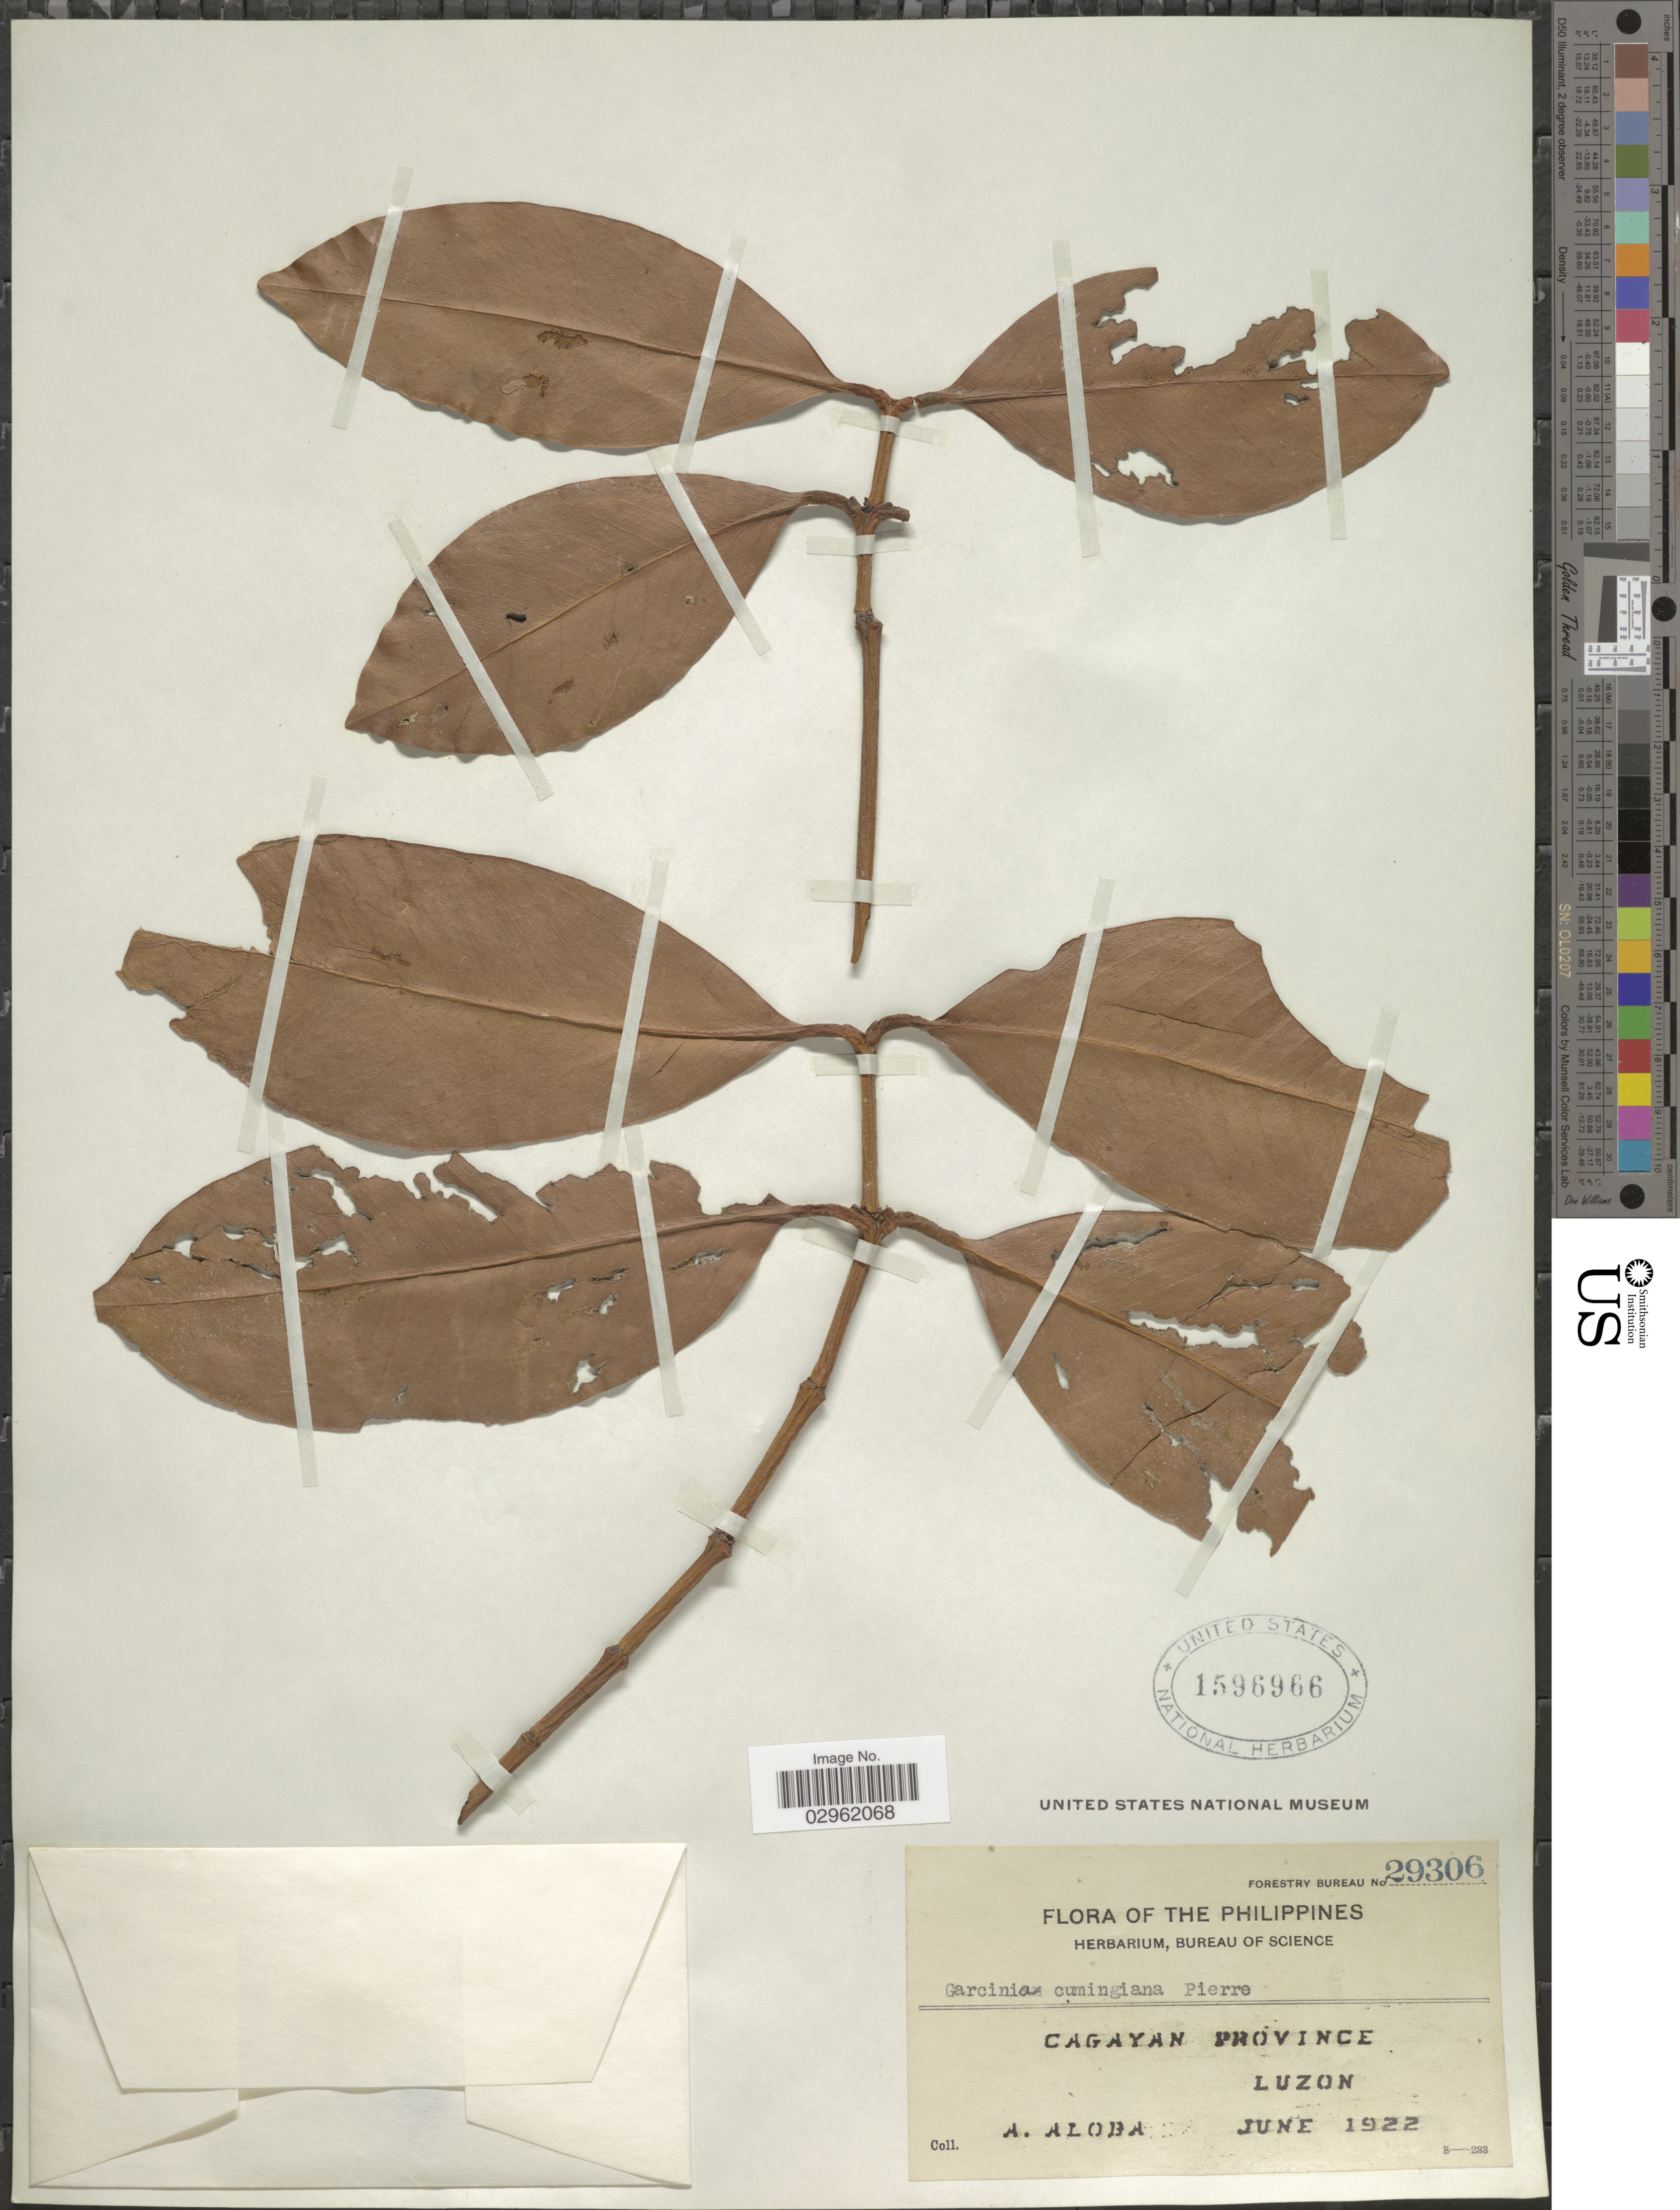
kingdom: Plantae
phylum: Tracheophyta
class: Magnoliopsida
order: Malpighiales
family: Clusiaceae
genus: Garcinia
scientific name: Garcinia cumingiana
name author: Pierre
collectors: A. Aloba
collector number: Forestry Bureau 29306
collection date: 1922-06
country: Philippines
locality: Cagayan Province. Luzon.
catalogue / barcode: US 1596966